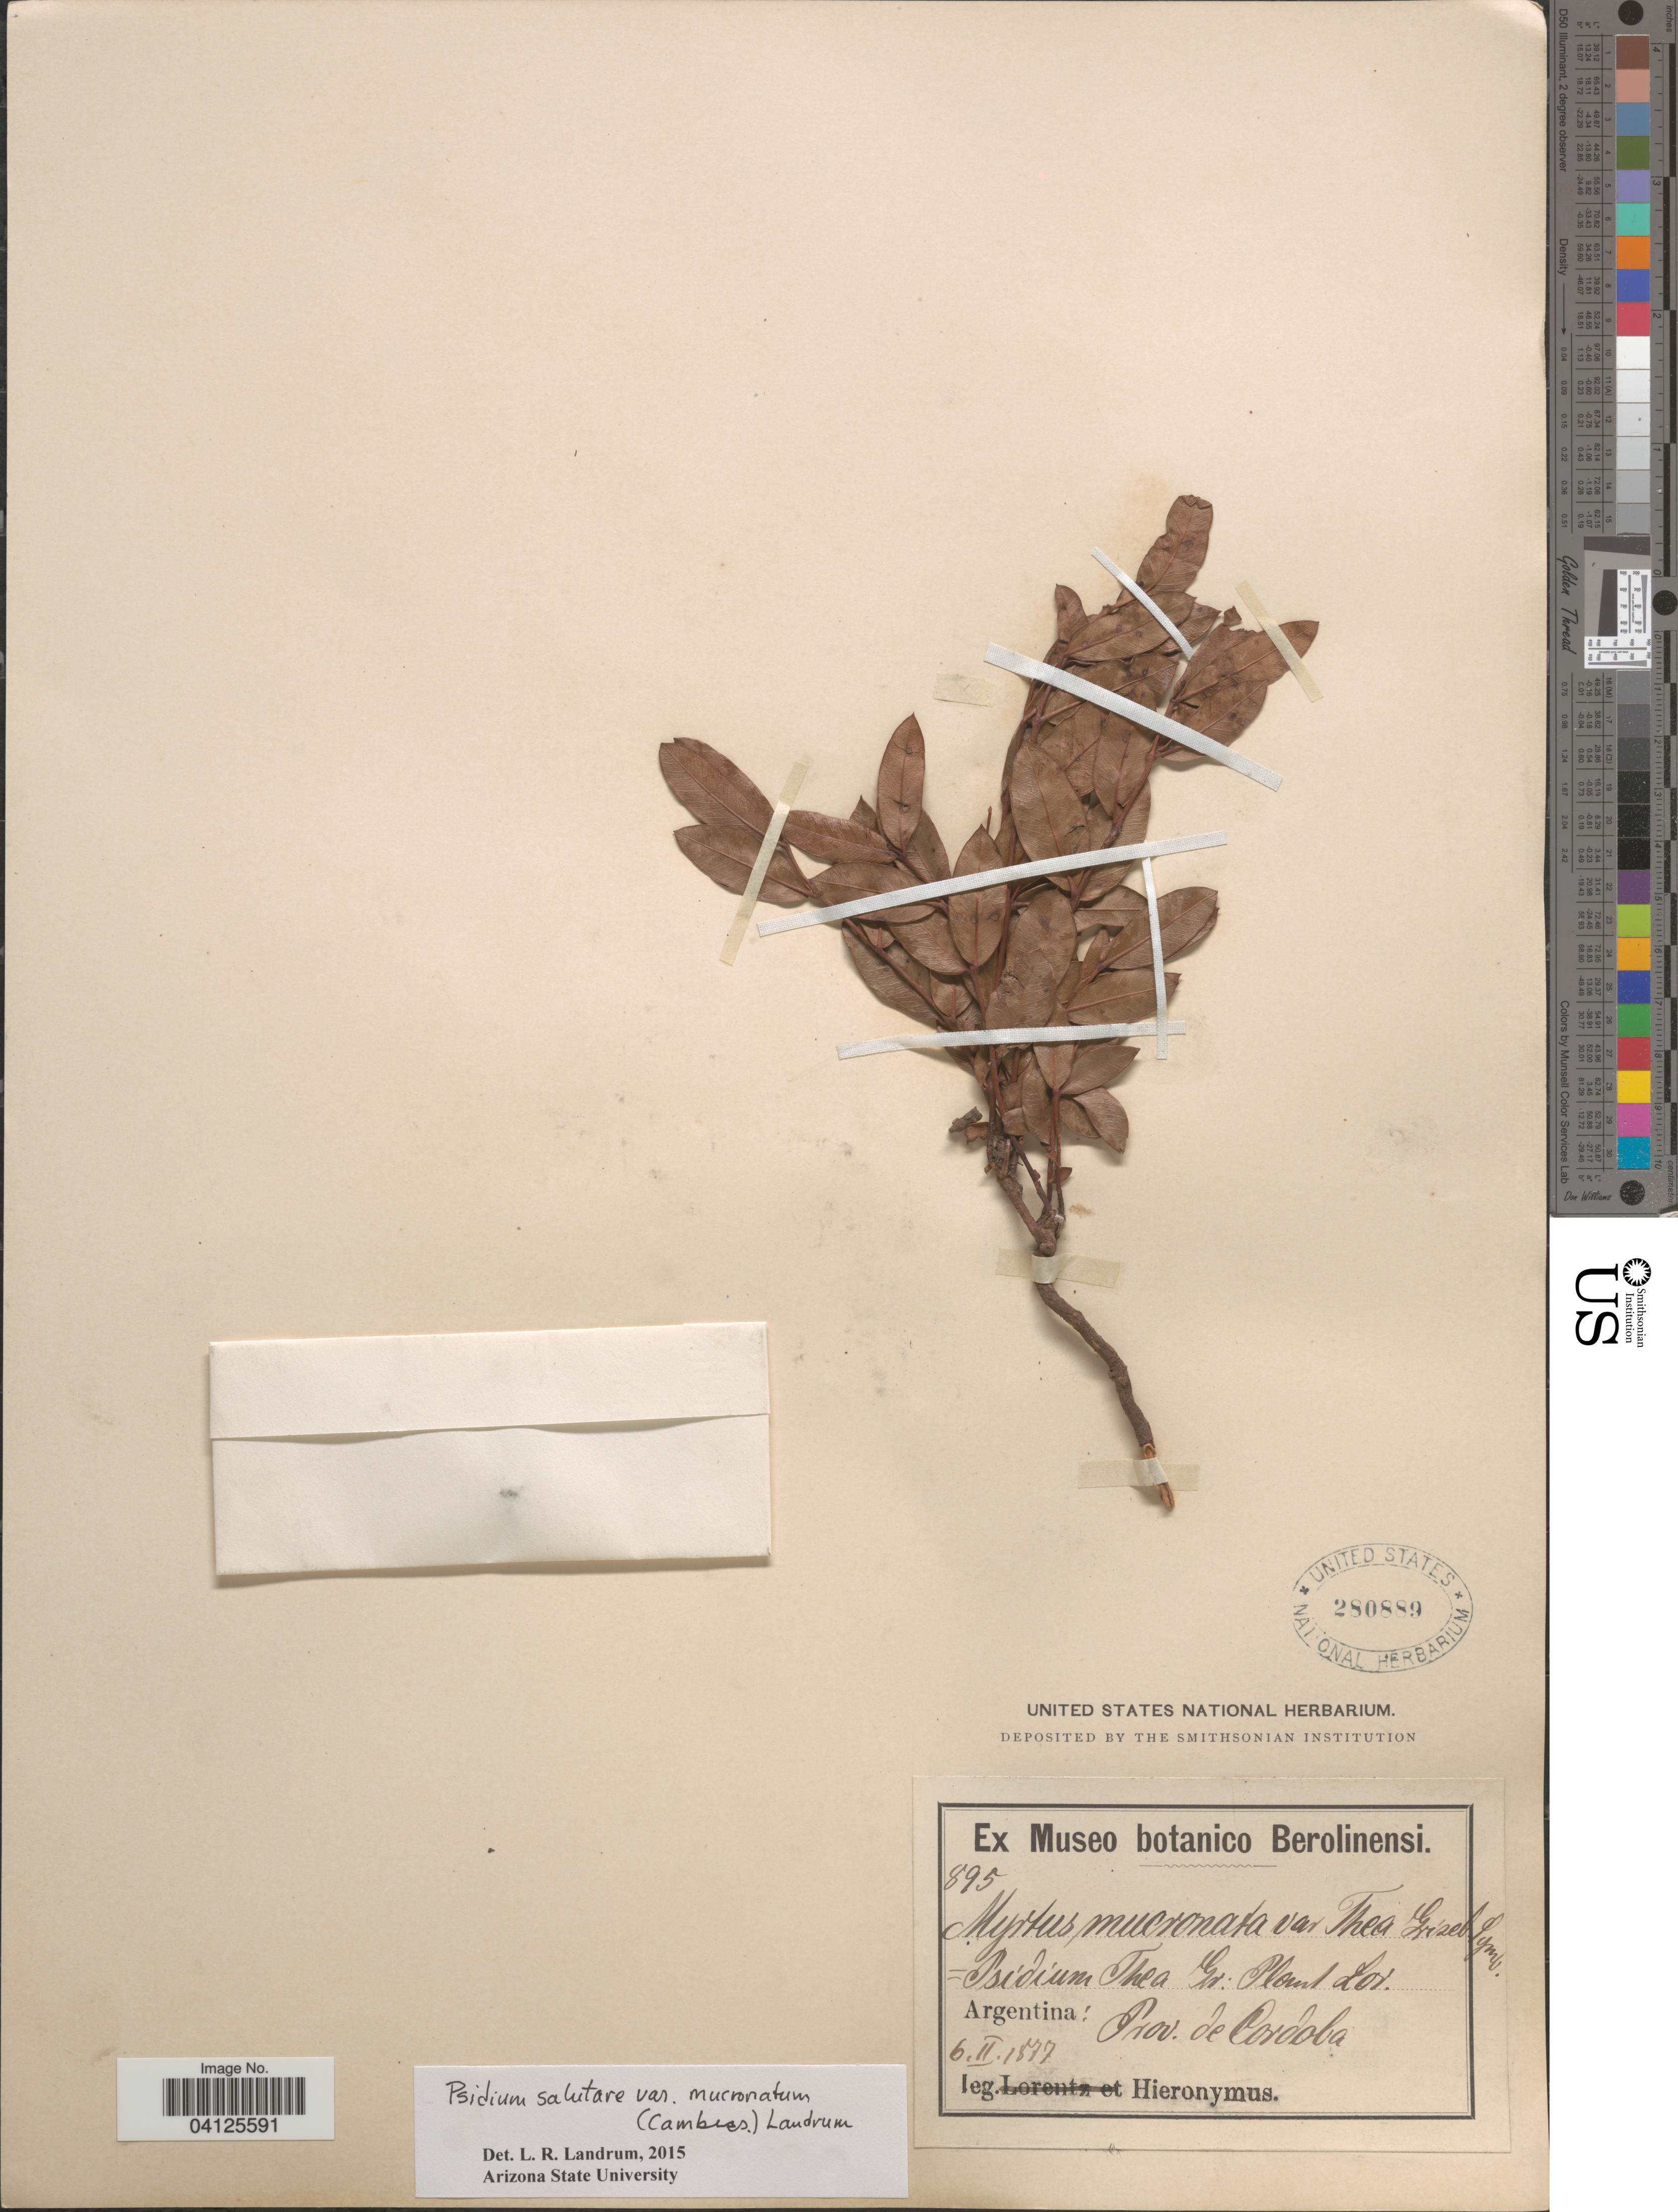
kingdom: Plantae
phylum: Tracheophyta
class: Magnoliopsida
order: Myrtales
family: Myrtaceae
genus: Psidium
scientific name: Psidium salutare var. mucronatum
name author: (Cambess.) Landrum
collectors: -. Hieronymus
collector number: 895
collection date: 1877-02-06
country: Argentina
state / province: Cordoba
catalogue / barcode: US 280889